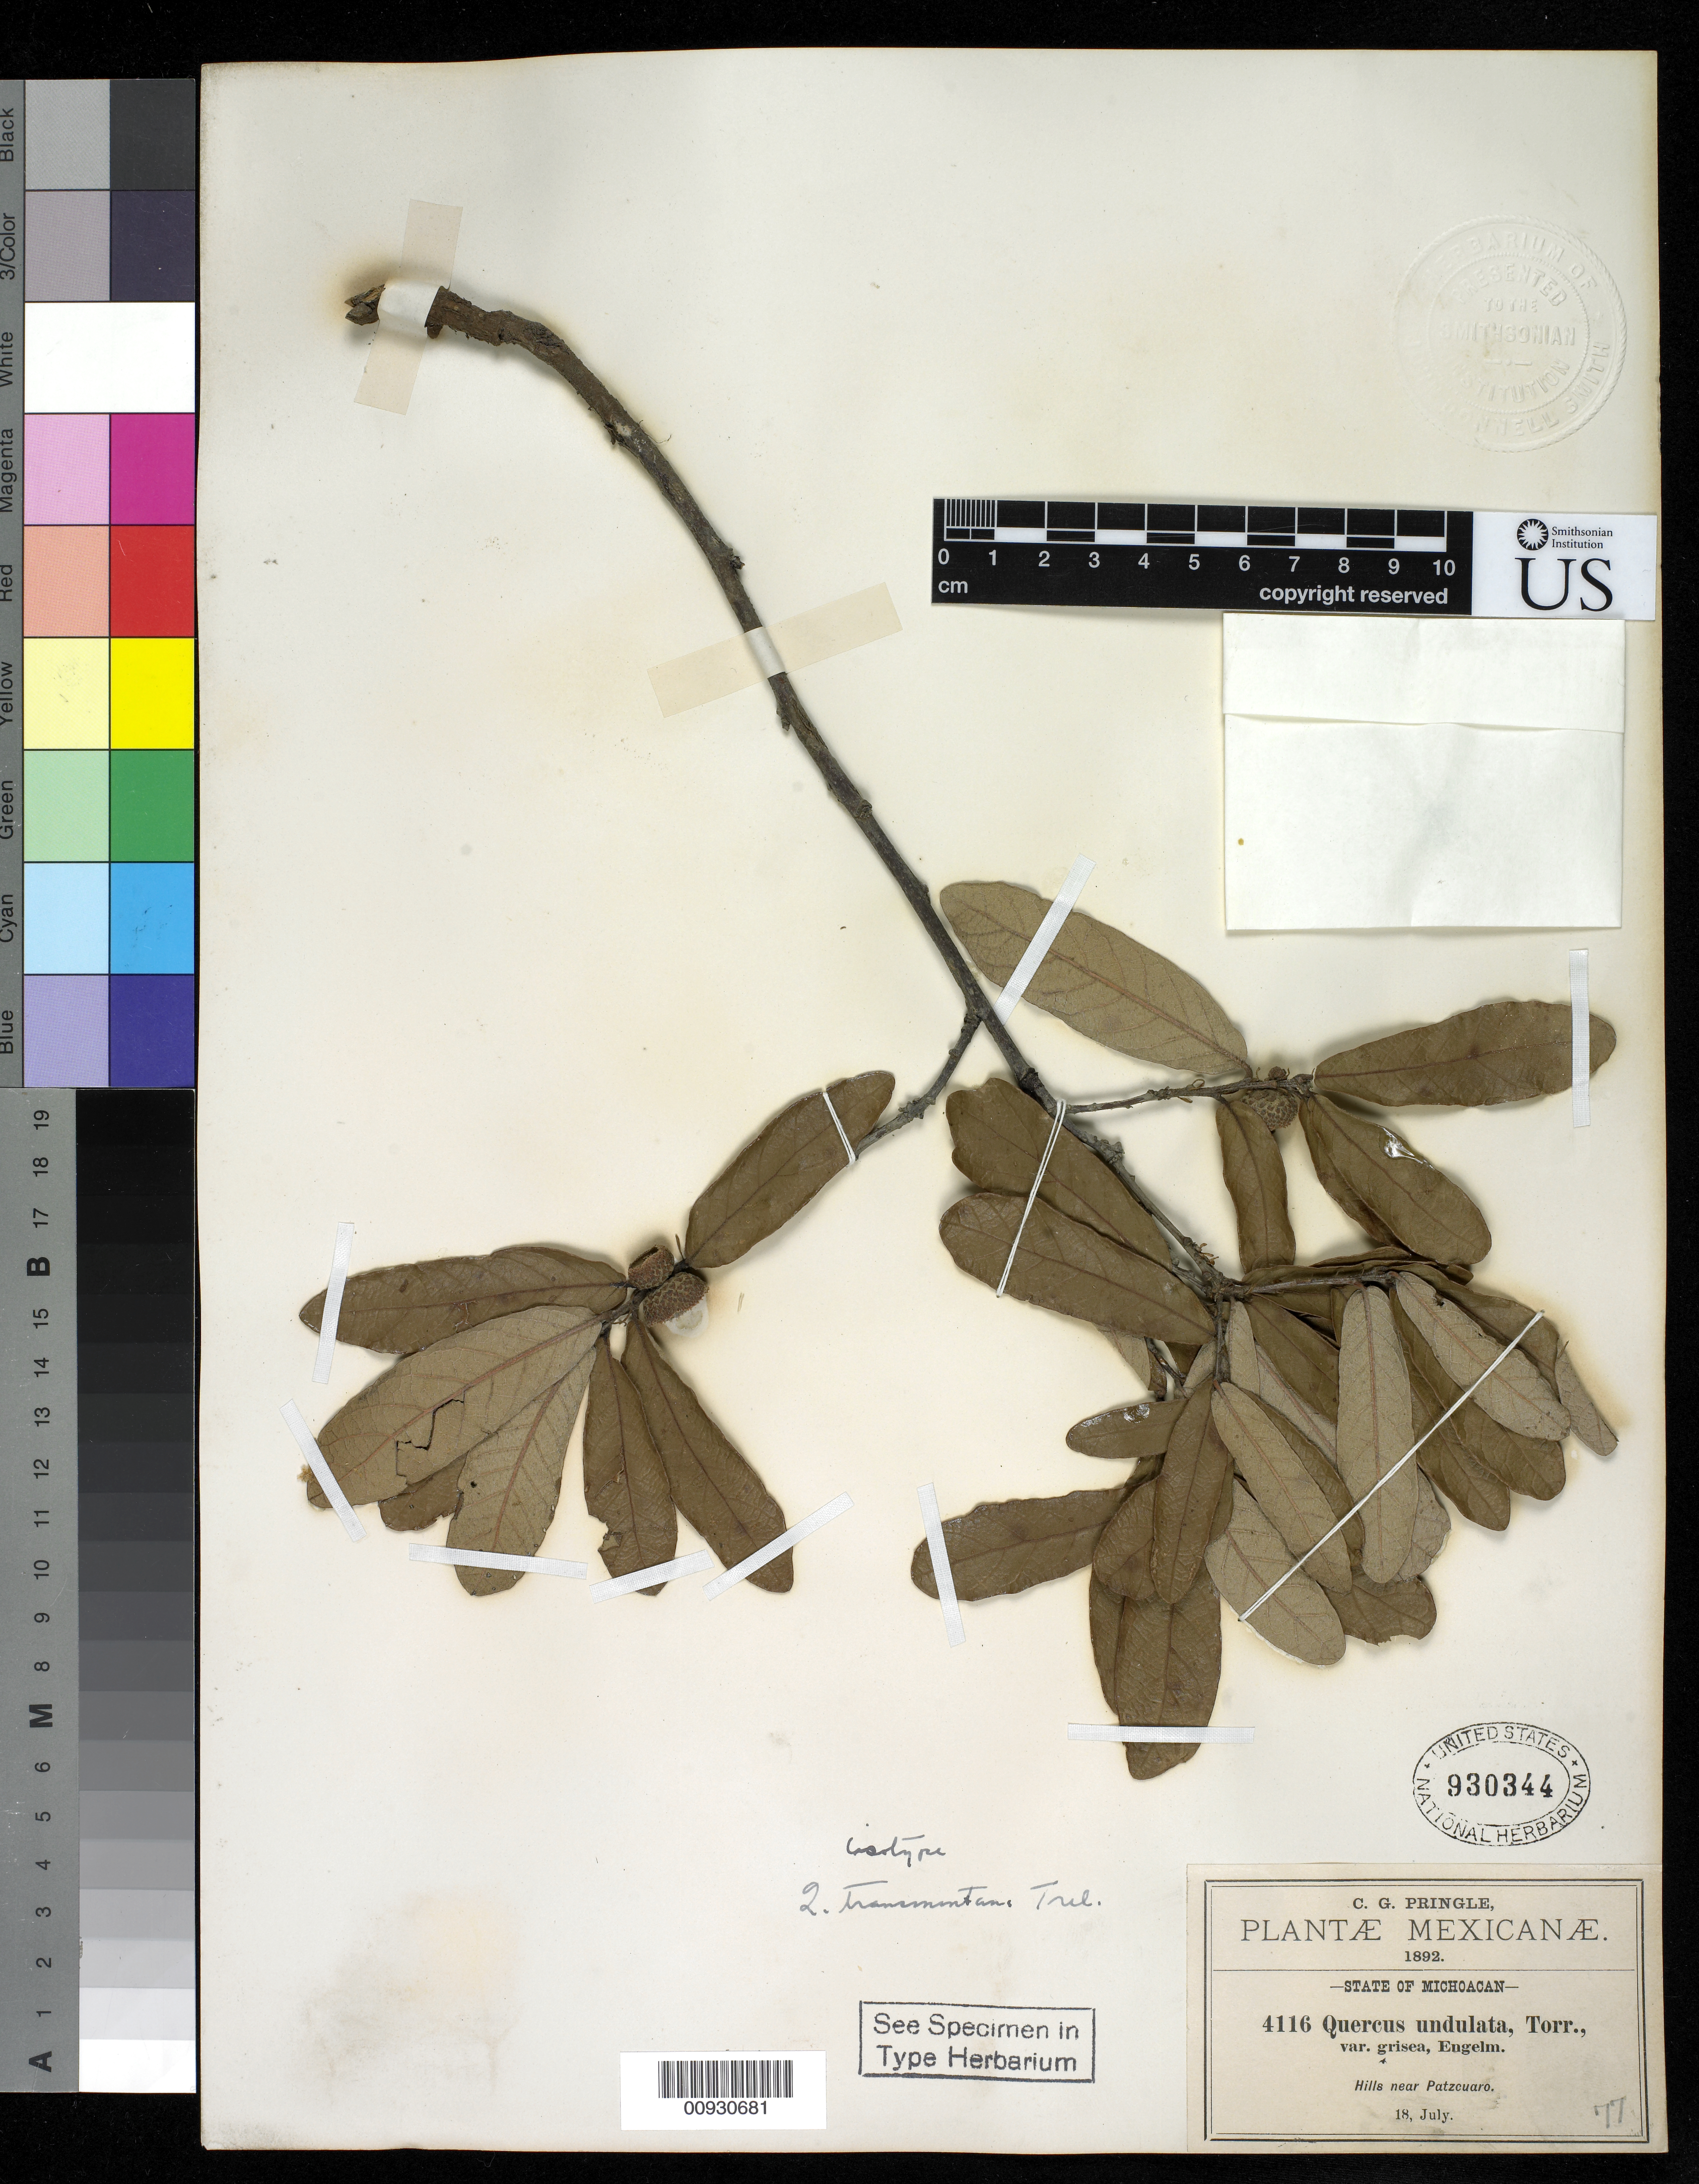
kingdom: Plantae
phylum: Tracheophyta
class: Magnoliopsida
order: Fagales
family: Fagaceae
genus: Quercus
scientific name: Quercus transmontana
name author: Trel.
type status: Isotype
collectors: C. G. Pringle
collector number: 4116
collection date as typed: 18 Jul 1892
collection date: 1892-07-18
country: Mexico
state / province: Michoacán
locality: Near Patzcuaro.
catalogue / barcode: US 930344